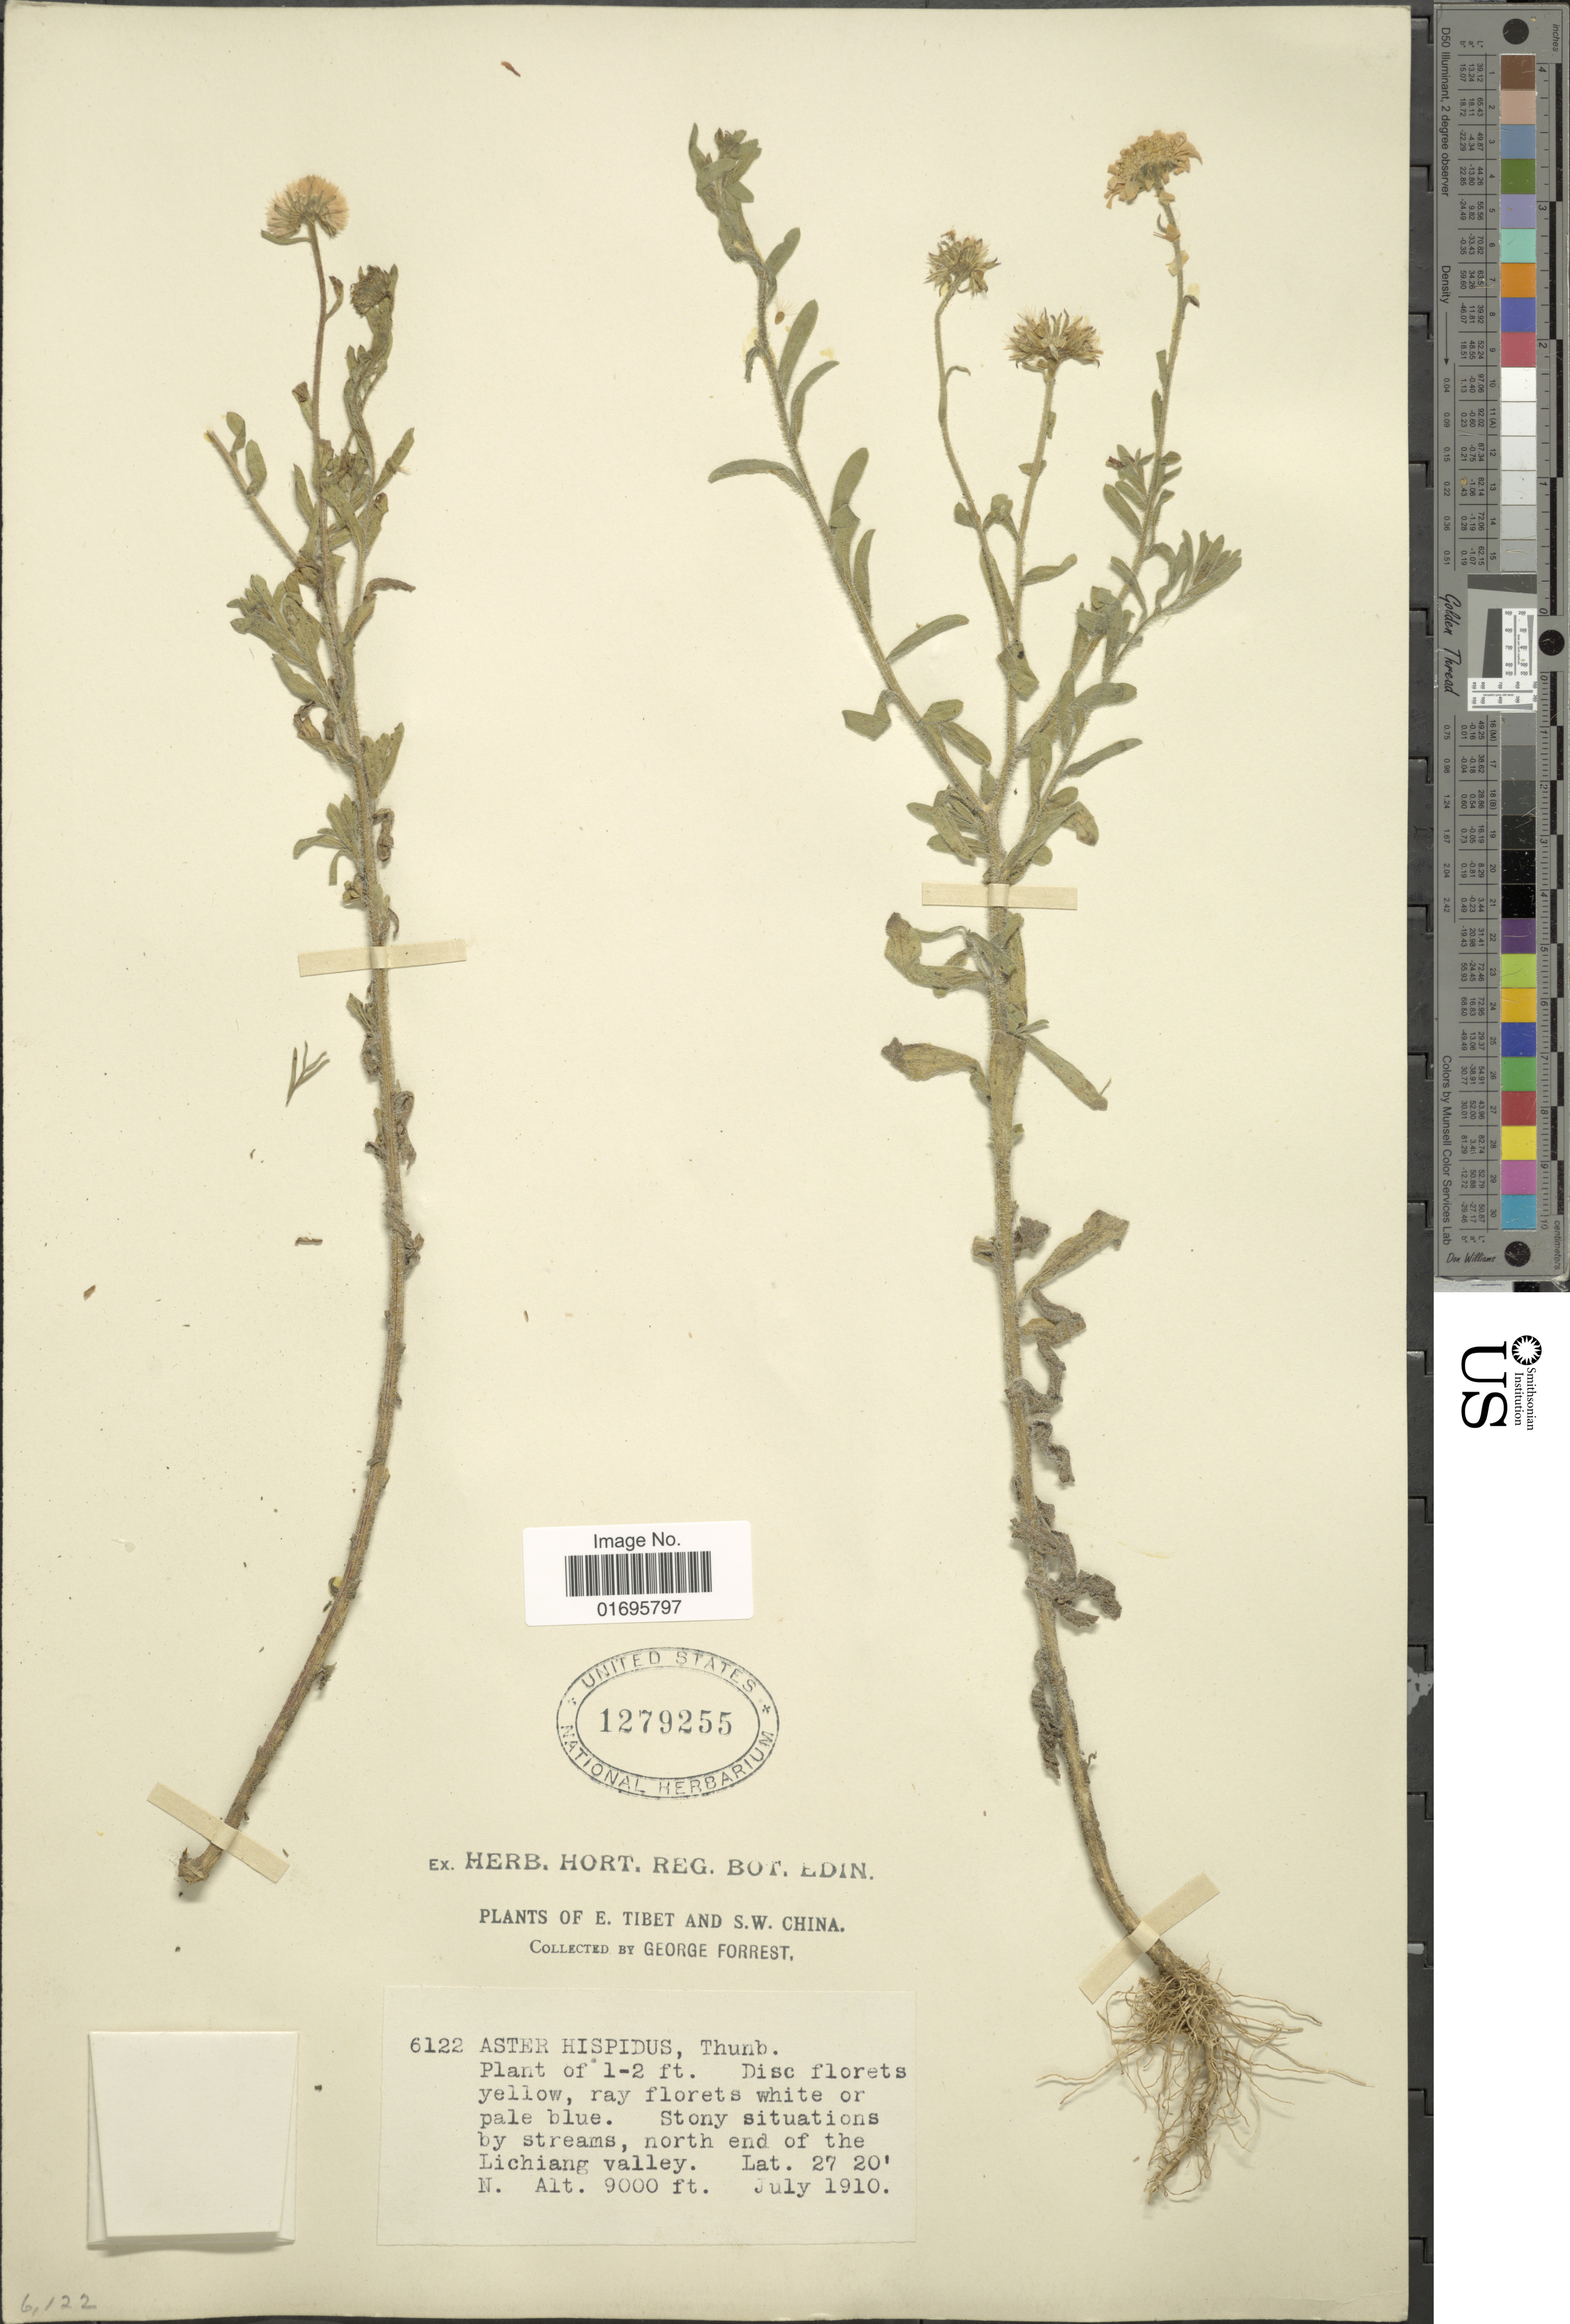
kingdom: Plantae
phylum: Tracheophyta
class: Magnoliopsida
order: Asterales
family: Asteraceae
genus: Heteropappus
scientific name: Heteropappus hispidus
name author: (Thunb.) Less.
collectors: G. Forrest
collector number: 6122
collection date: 1910-07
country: China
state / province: Xizang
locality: Tibet and S.W. China. Stony situations by streams, north end of the Lichiang valley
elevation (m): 2743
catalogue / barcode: US 1279255